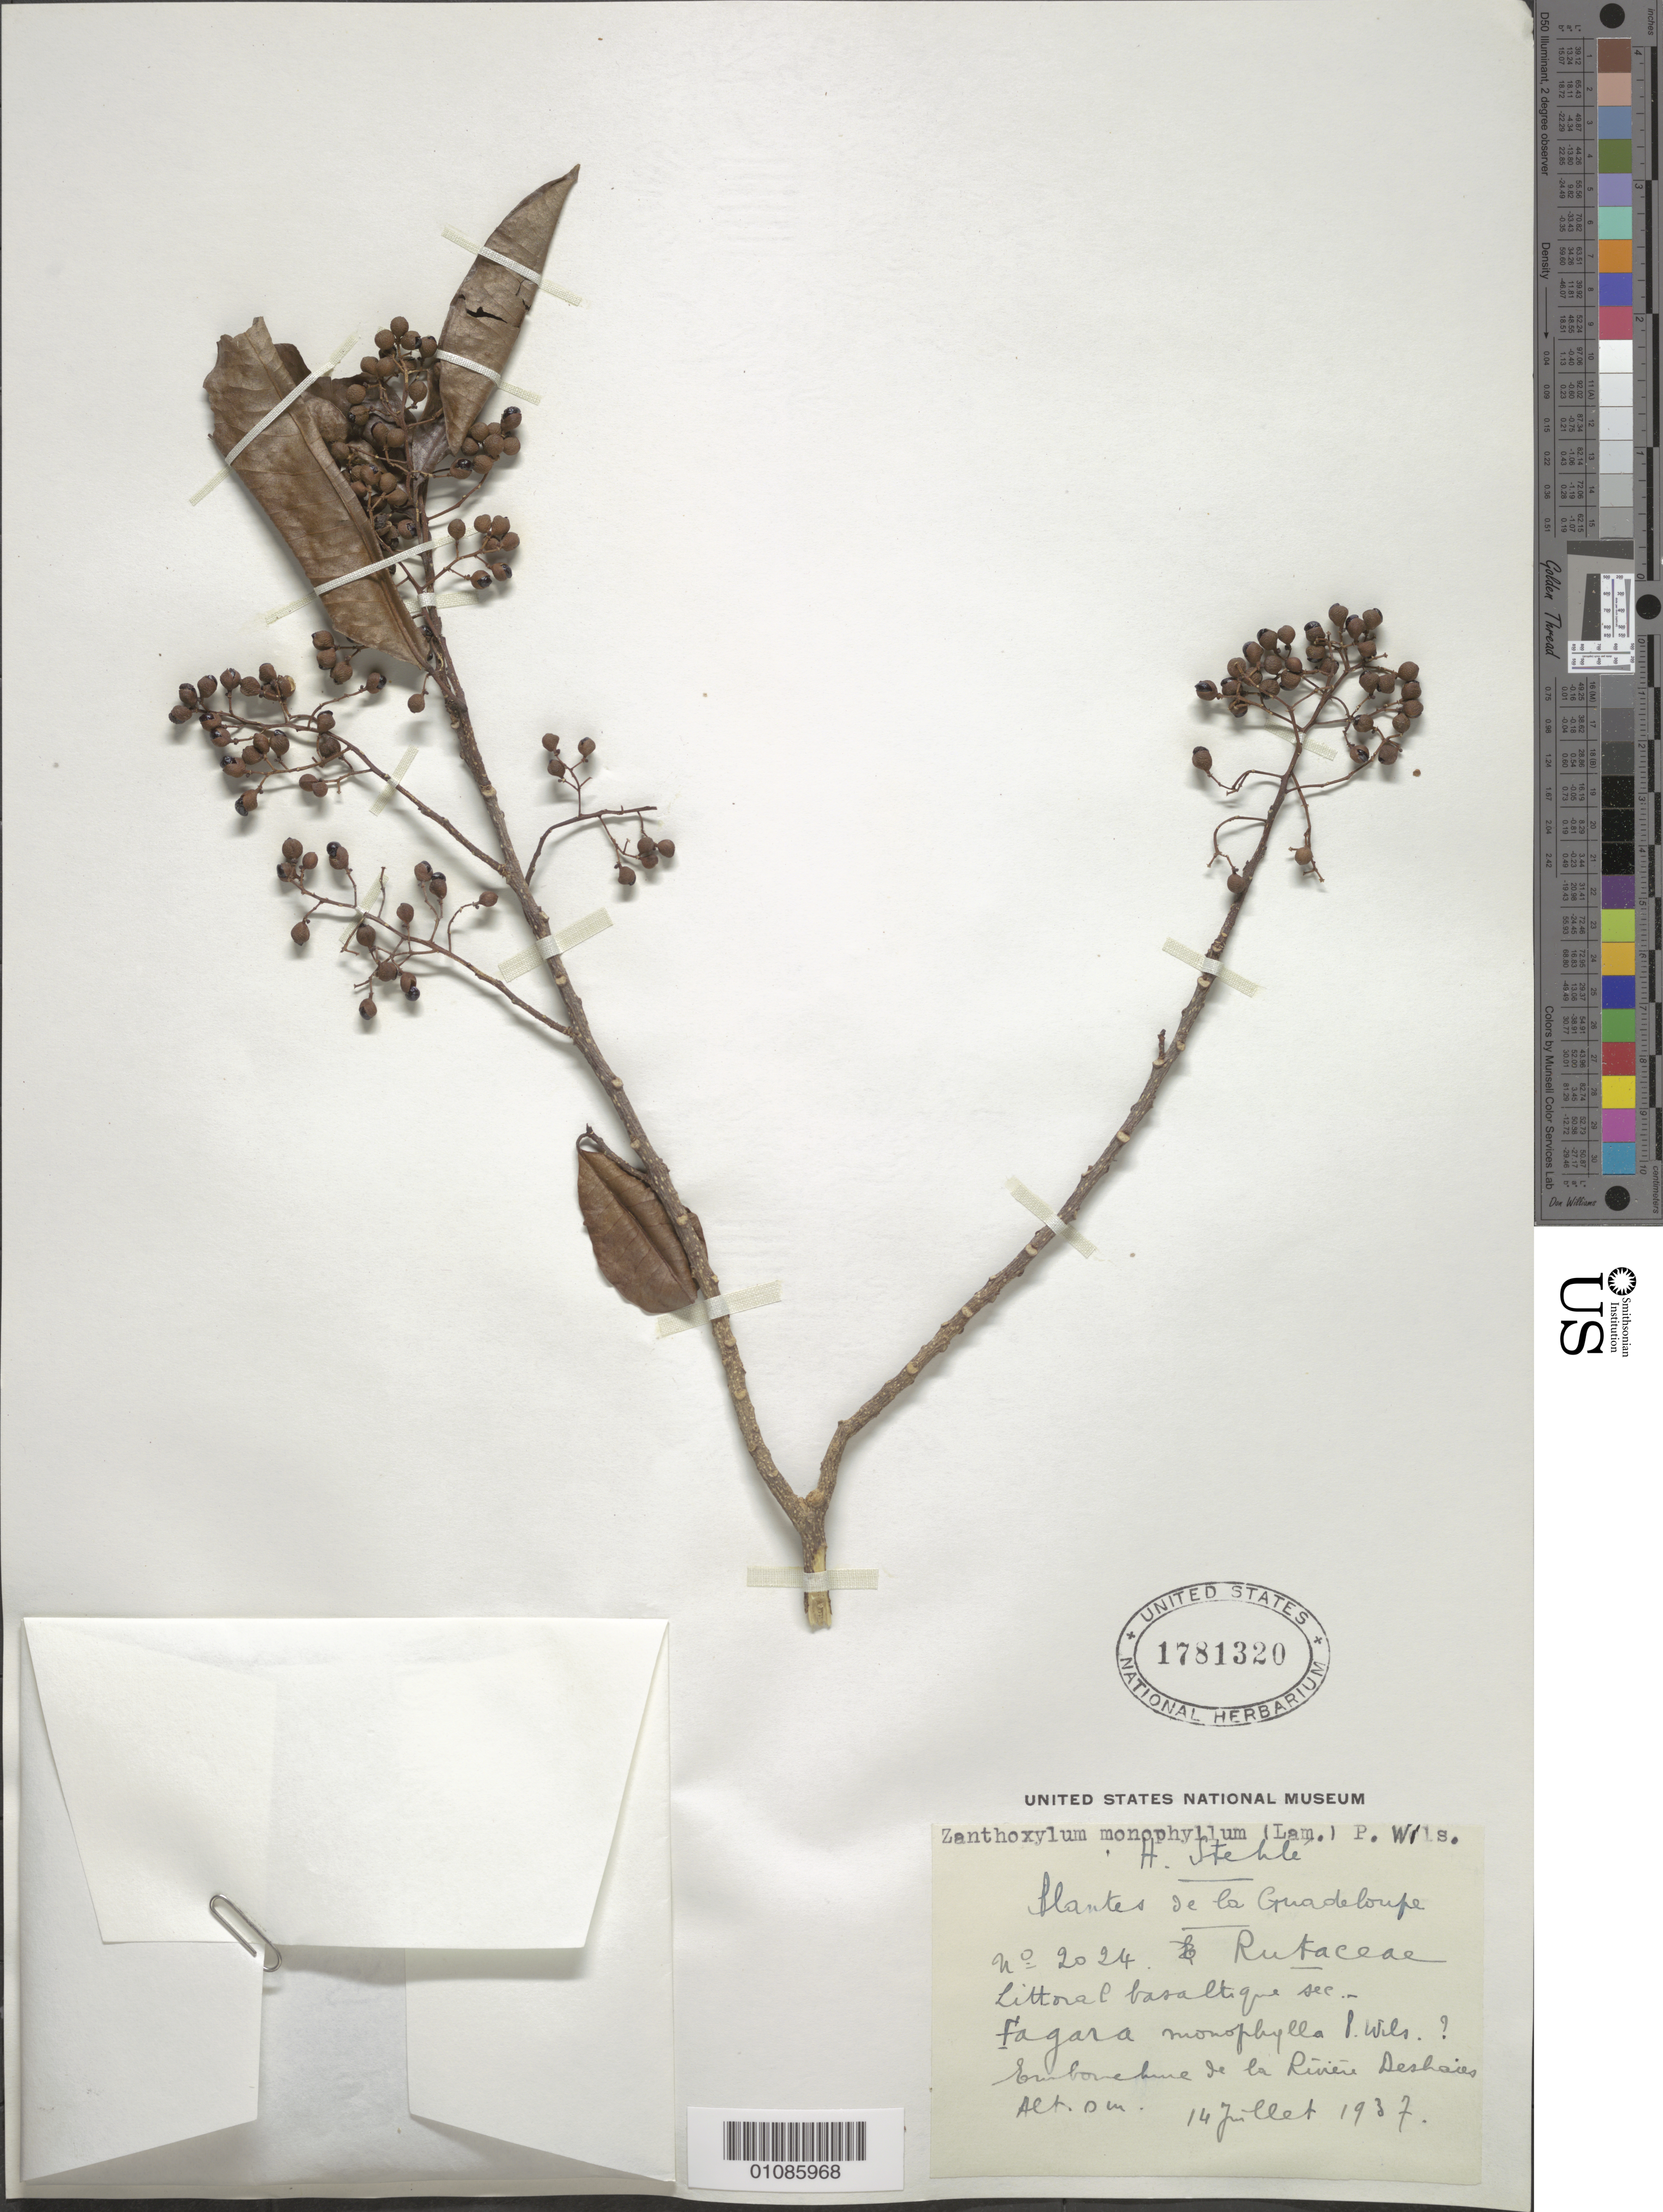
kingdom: Plantae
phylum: Tracheophyta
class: Magnoliopsida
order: Sapindales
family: Rutaceae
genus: Zanthoxylum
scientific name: Zanthoxylum monophyllum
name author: (Lam.) P. Wilson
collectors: H. Stehlé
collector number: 2024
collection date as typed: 14 Oct 1937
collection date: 1937-10-14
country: Guadeloupe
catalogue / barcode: US 1781320